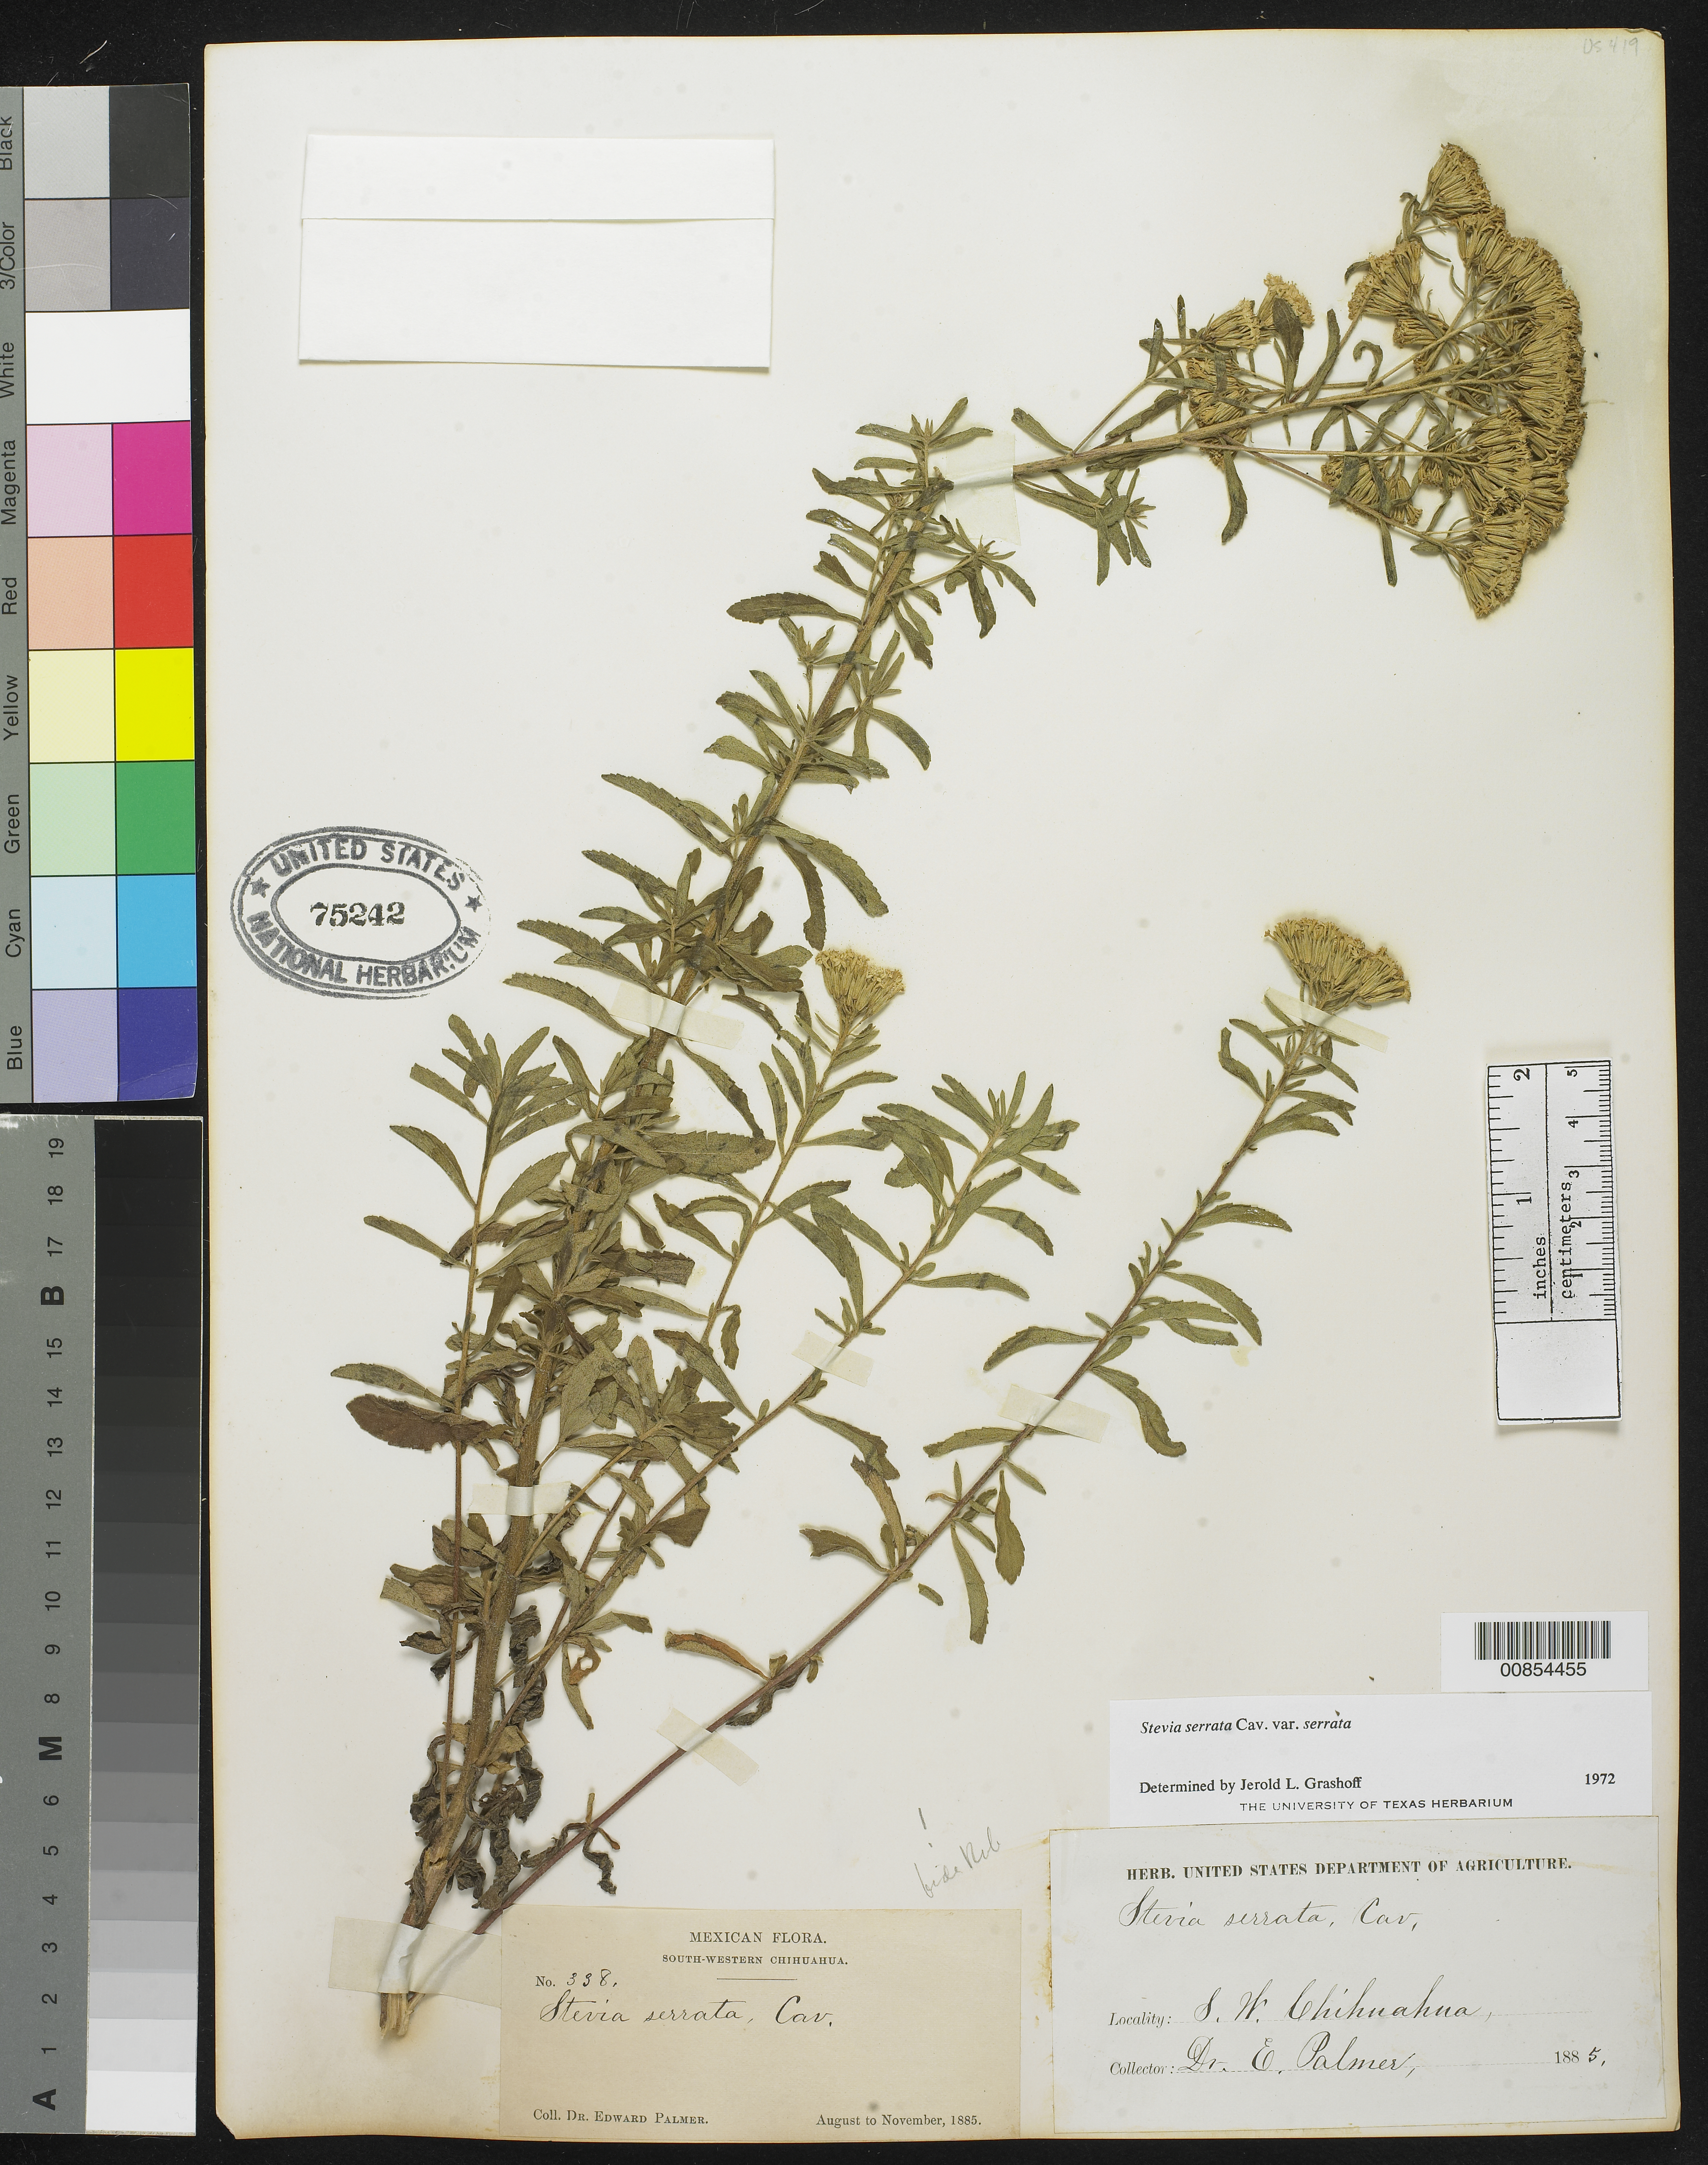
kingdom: Plantae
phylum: Tracheophyta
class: Magnoliopsida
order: Asterales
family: Asteraceae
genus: Stevia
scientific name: Stevia serrata var. serrata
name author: Cav.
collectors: E. Palmer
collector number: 338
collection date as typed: Aug 1885 to -- Nov 1885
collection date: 1885-08/1885-11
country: Mexico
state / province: Chihuahua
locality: South-Western Chihuahua.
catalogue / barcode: US 75242